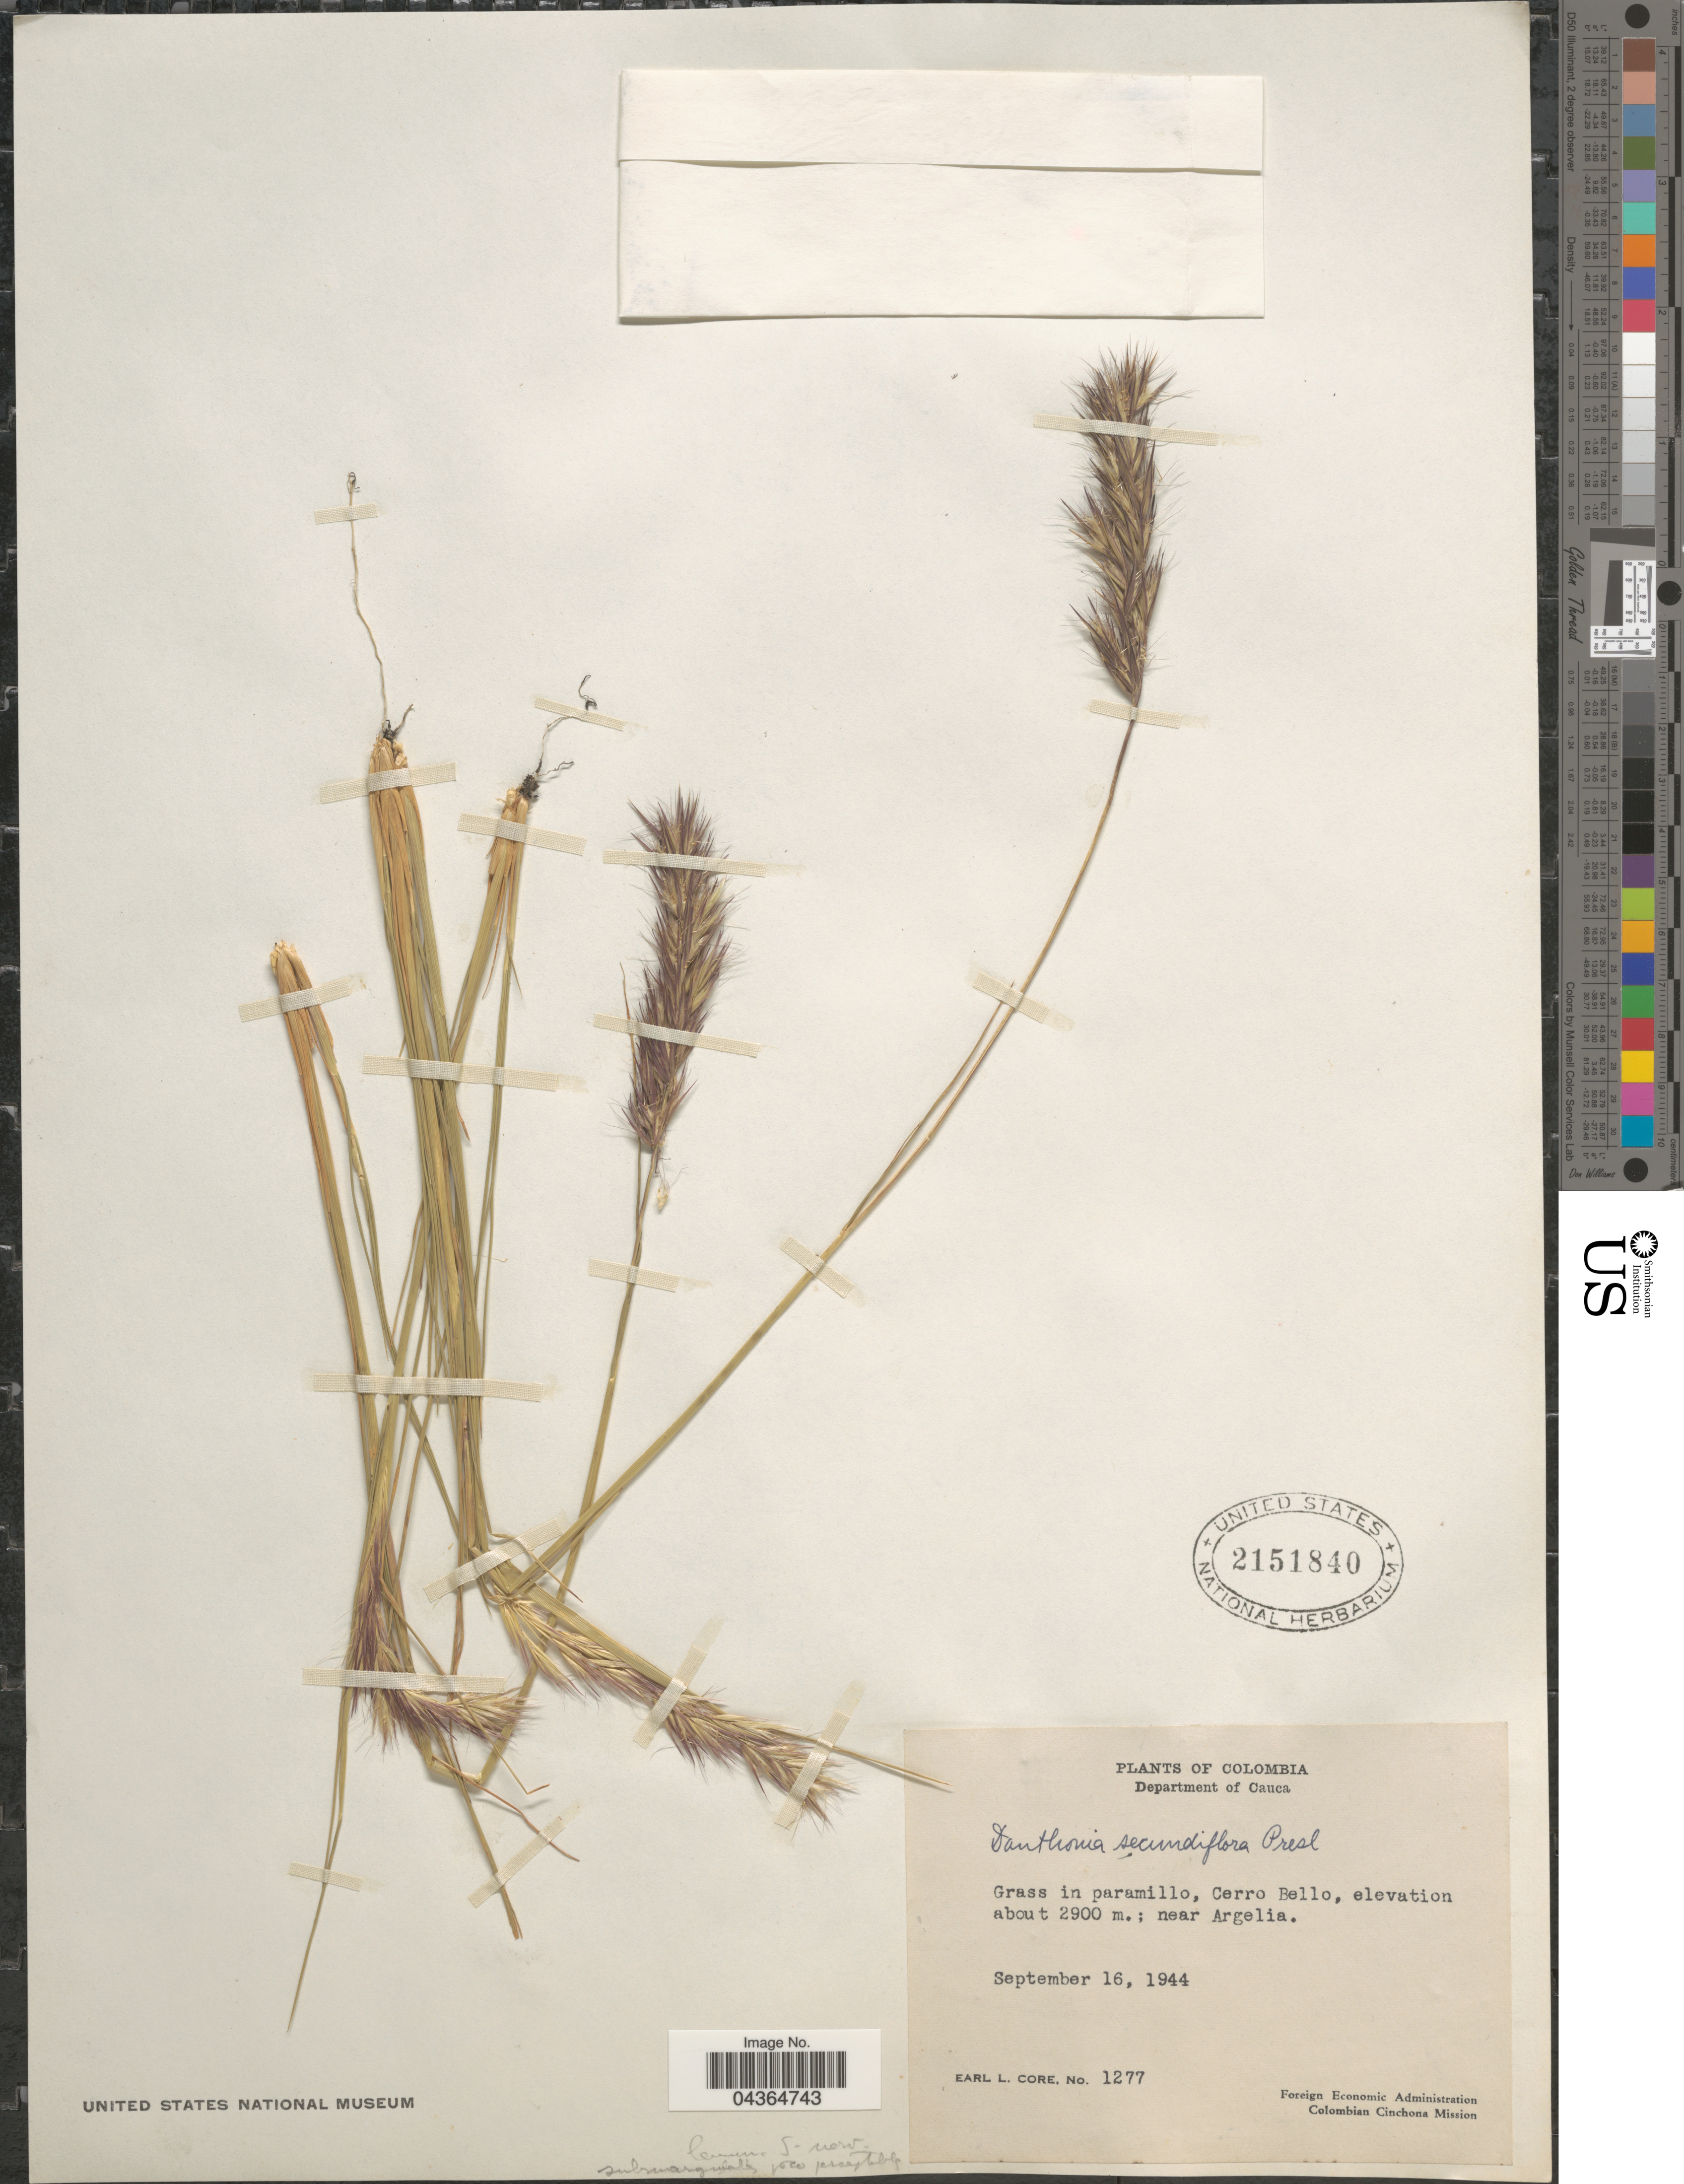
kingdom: Plantae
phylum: Tracheophyta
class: Liliopsida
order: Poales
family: Poaceae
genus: Danthonia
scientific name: Danthonia secundiflora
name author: J. Presl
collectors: E. L. Core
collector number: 1277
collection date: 1944-09-16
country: Colombia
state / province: Cauca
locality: Department of Cauca. Cerro Bello, near Argelia. Colombian Cinchona Mission.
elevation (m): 2900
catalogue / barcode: US 2151840